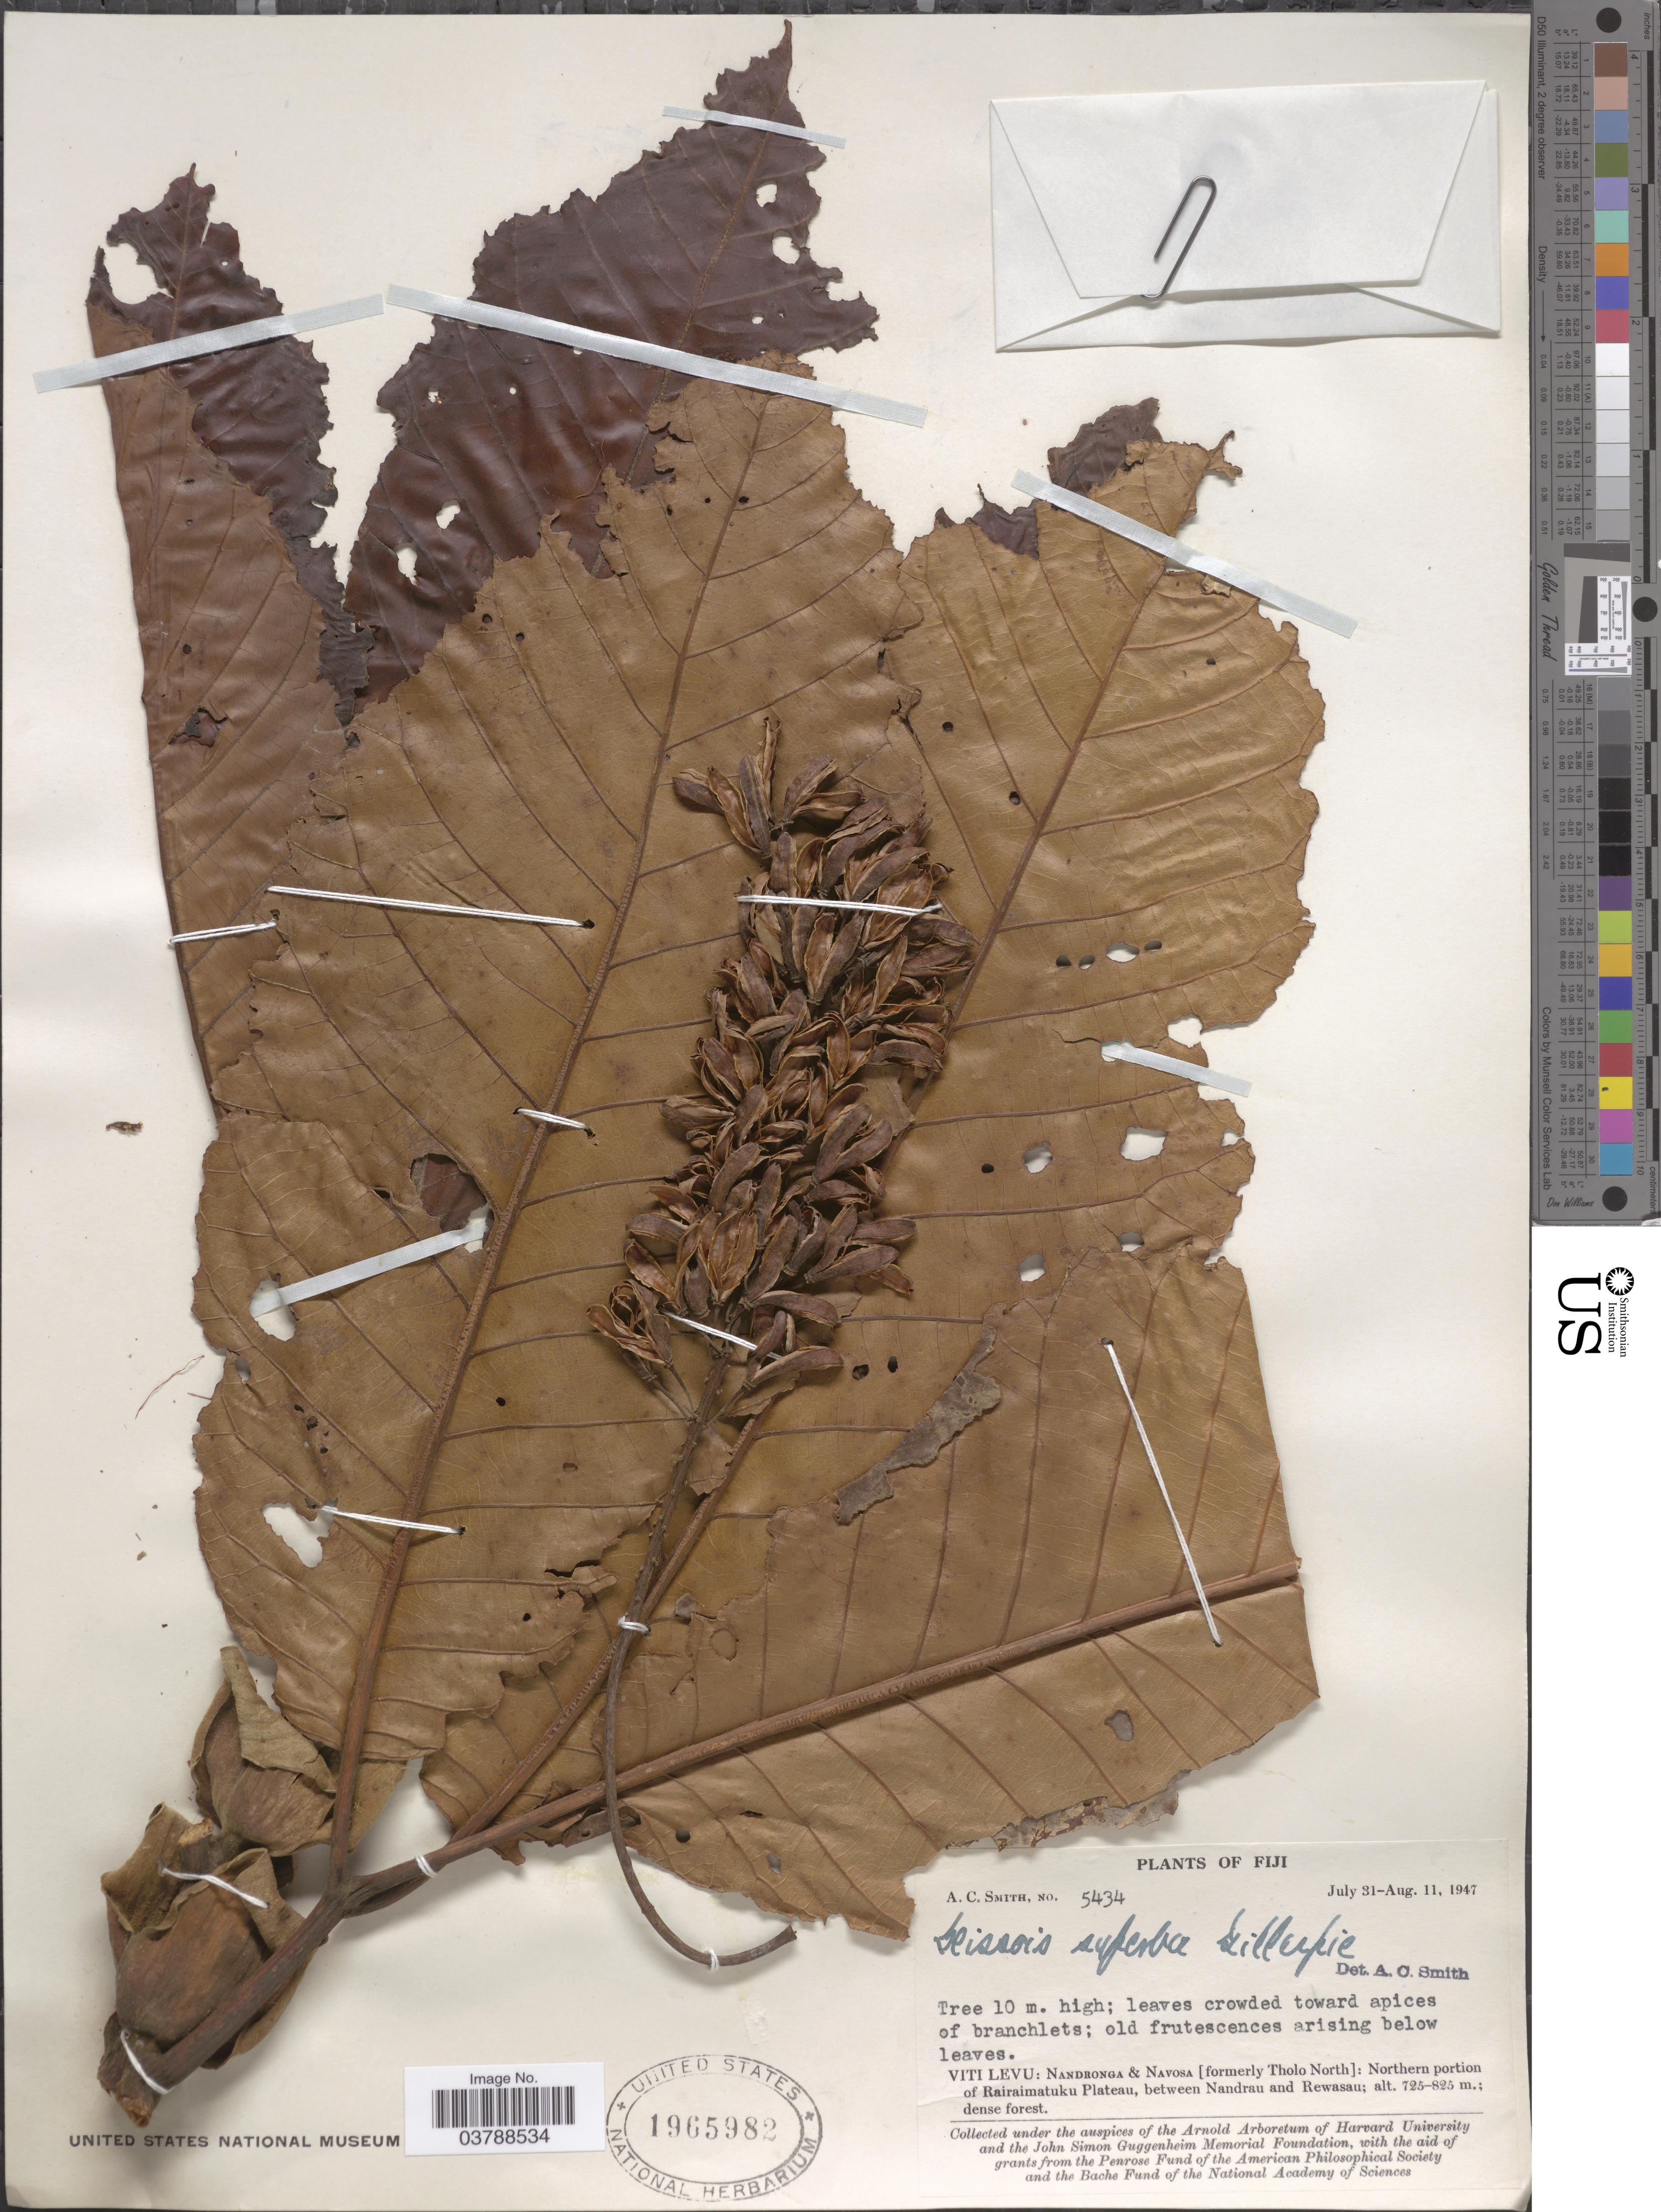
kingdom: Plantae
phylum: Tracheophyta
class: Magnoliopsida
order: Oxalidales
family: Cunoniaceae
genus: Geissois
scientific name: Geissois stipularis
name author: A.C. Sm.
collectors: A. C. Smith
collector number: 5434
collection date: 1947-07-31/1947-08-11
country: Fiji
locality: Viti Levu: Nandronga & Navosa [ formerly Tholo North]: Northern portion of Rairaimatuku Plateau, between Nandrau and Rewasau.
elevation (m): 725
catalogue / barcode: US 1965982